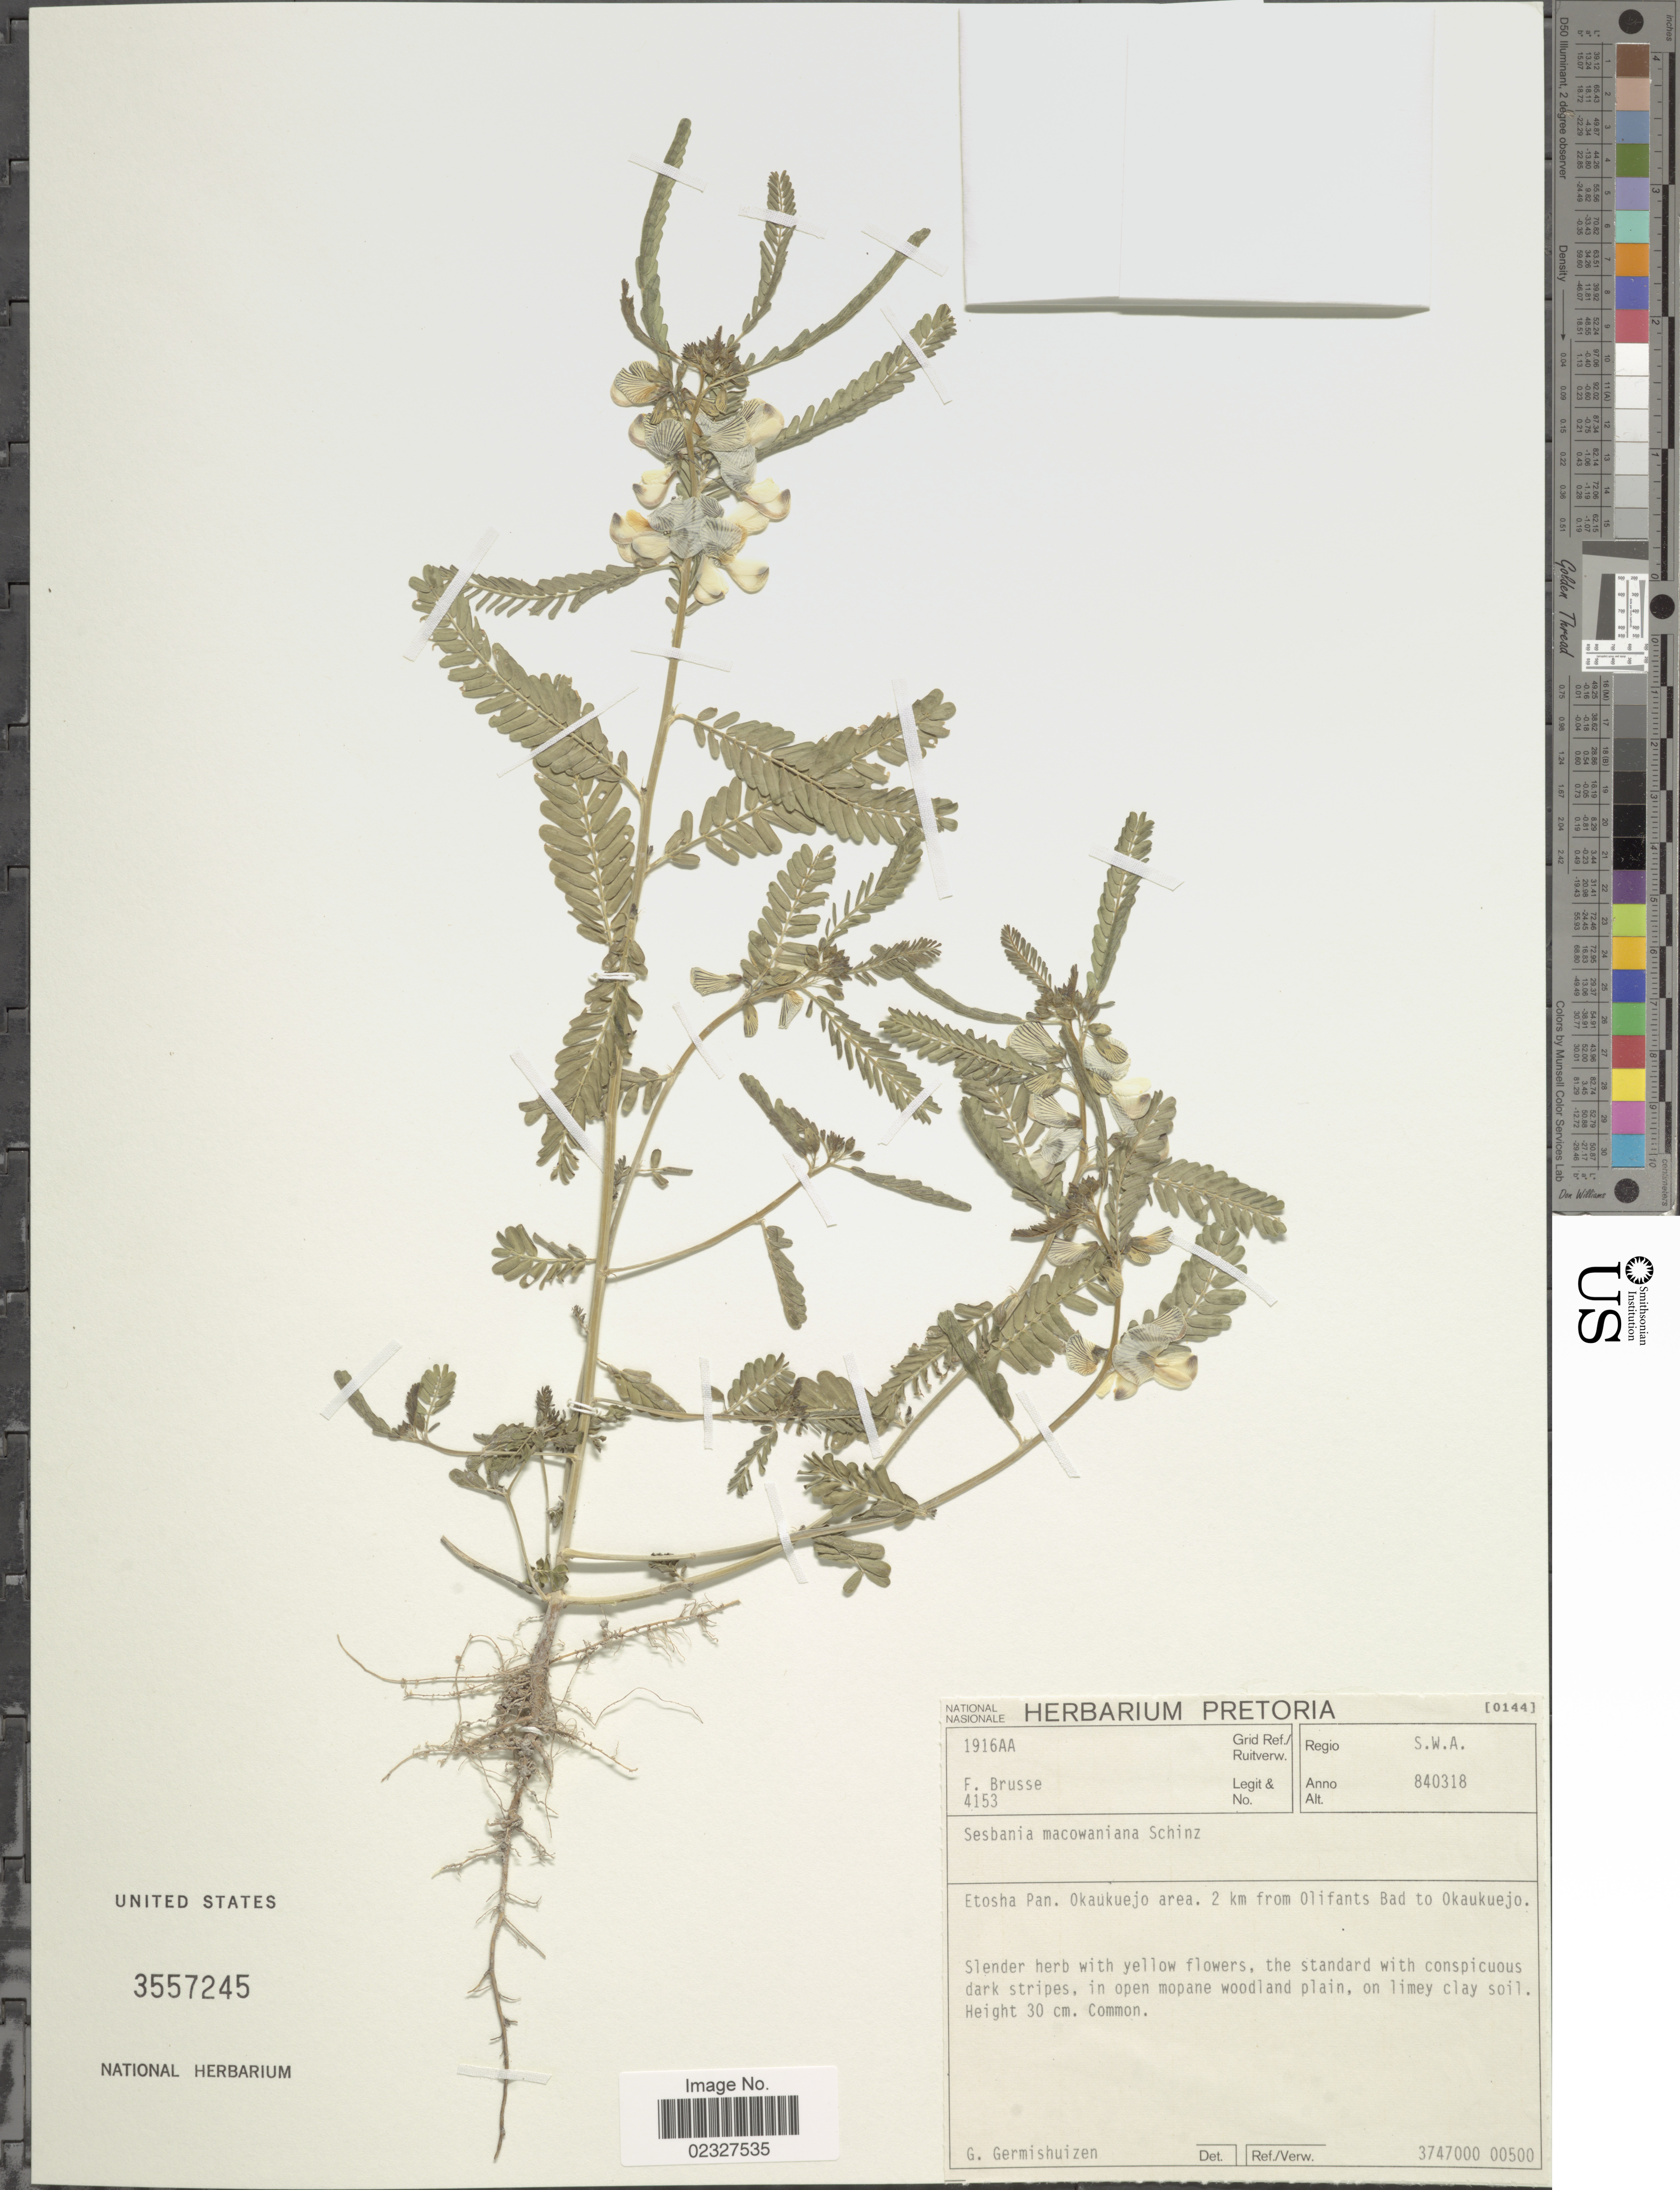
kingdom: Plantae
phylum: Tracheophyta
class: Magnoliopsida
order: Fabales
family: Fabaceae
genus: Sesbania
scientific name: Sesbania macowaniana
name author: Schinz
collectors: F. A. Brusse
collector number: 4153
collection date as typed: Transcribed d/m/y: 18/3/84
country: Namibia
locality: S.W.A., Etosha Pan, Okaukeujo area, 2 km from Olifants Bad to Okaukeujo, in open mopane woodland plain, on limey clay soil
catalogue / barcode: US 3557245